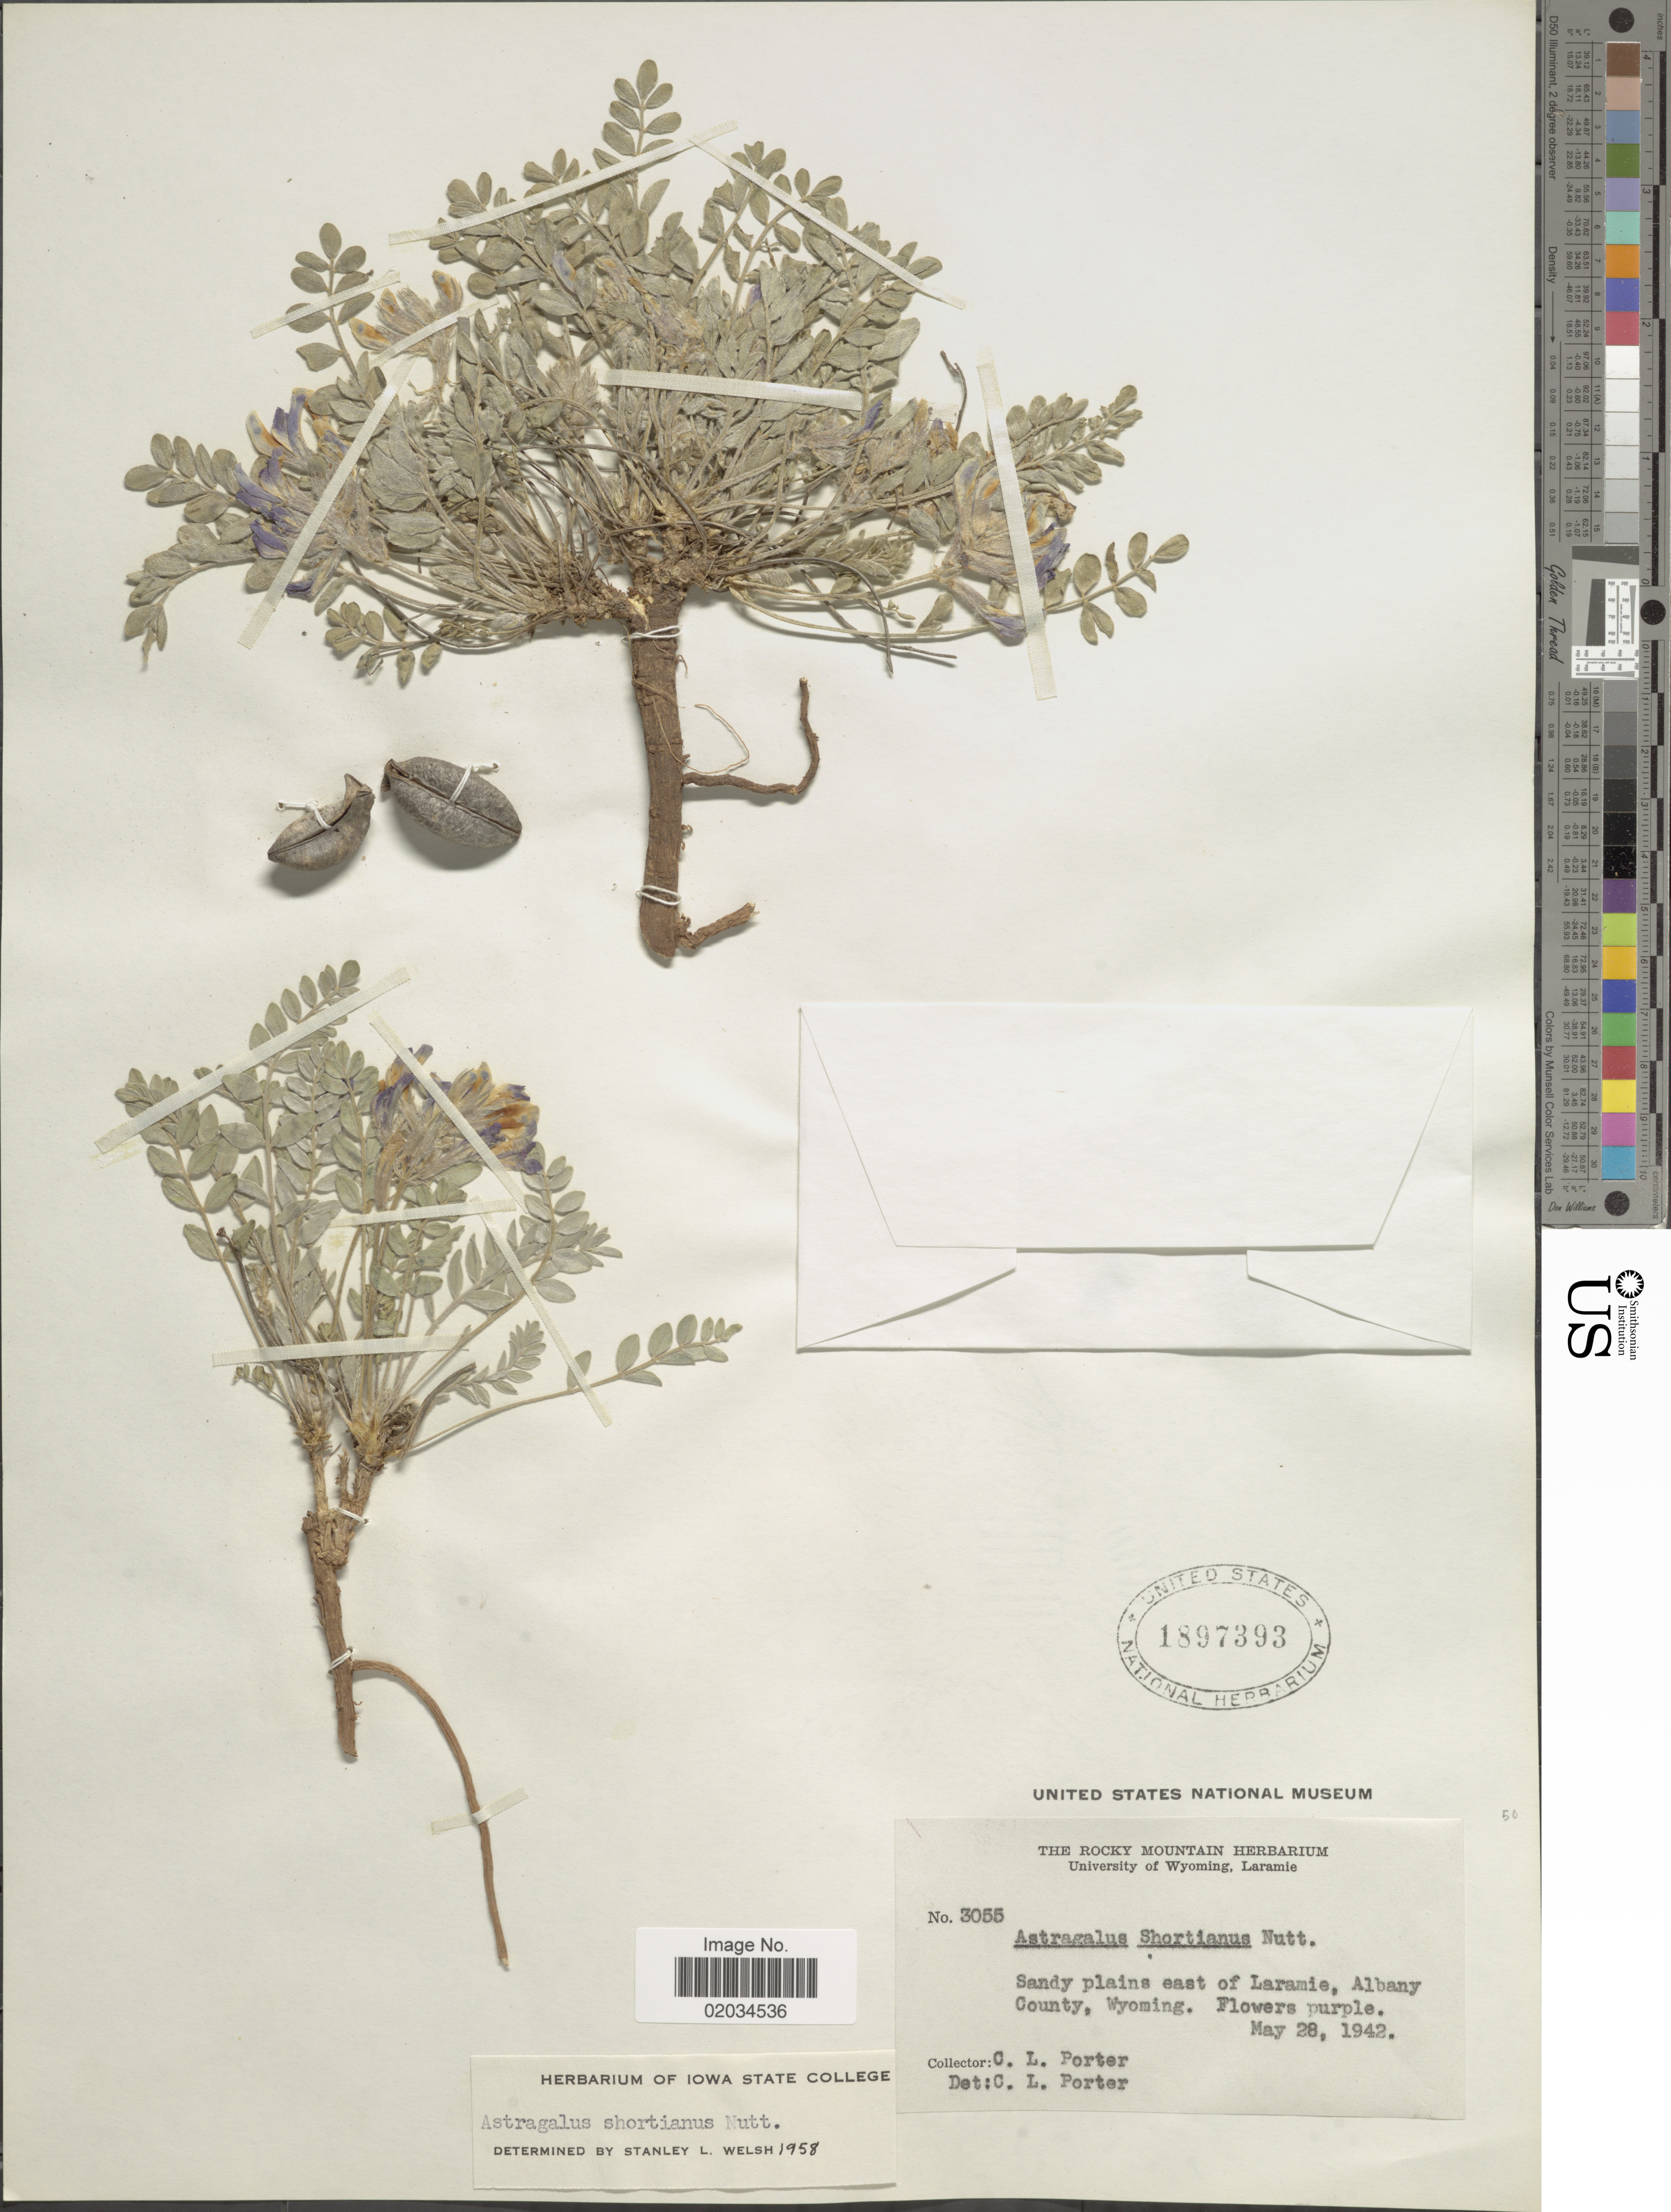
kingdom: Plantae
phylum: Tracheophyta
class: Magnoliopsida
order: Fabales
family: Fabaceae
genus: Astragalus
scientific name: Astragalus shortianus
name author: Nutt.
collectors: C. L. Porter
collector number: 3055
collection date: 1942-05-28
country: United States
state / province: Wyoming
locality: Sandy plains east of Laramie, Albany County.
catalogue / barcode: US 1897393